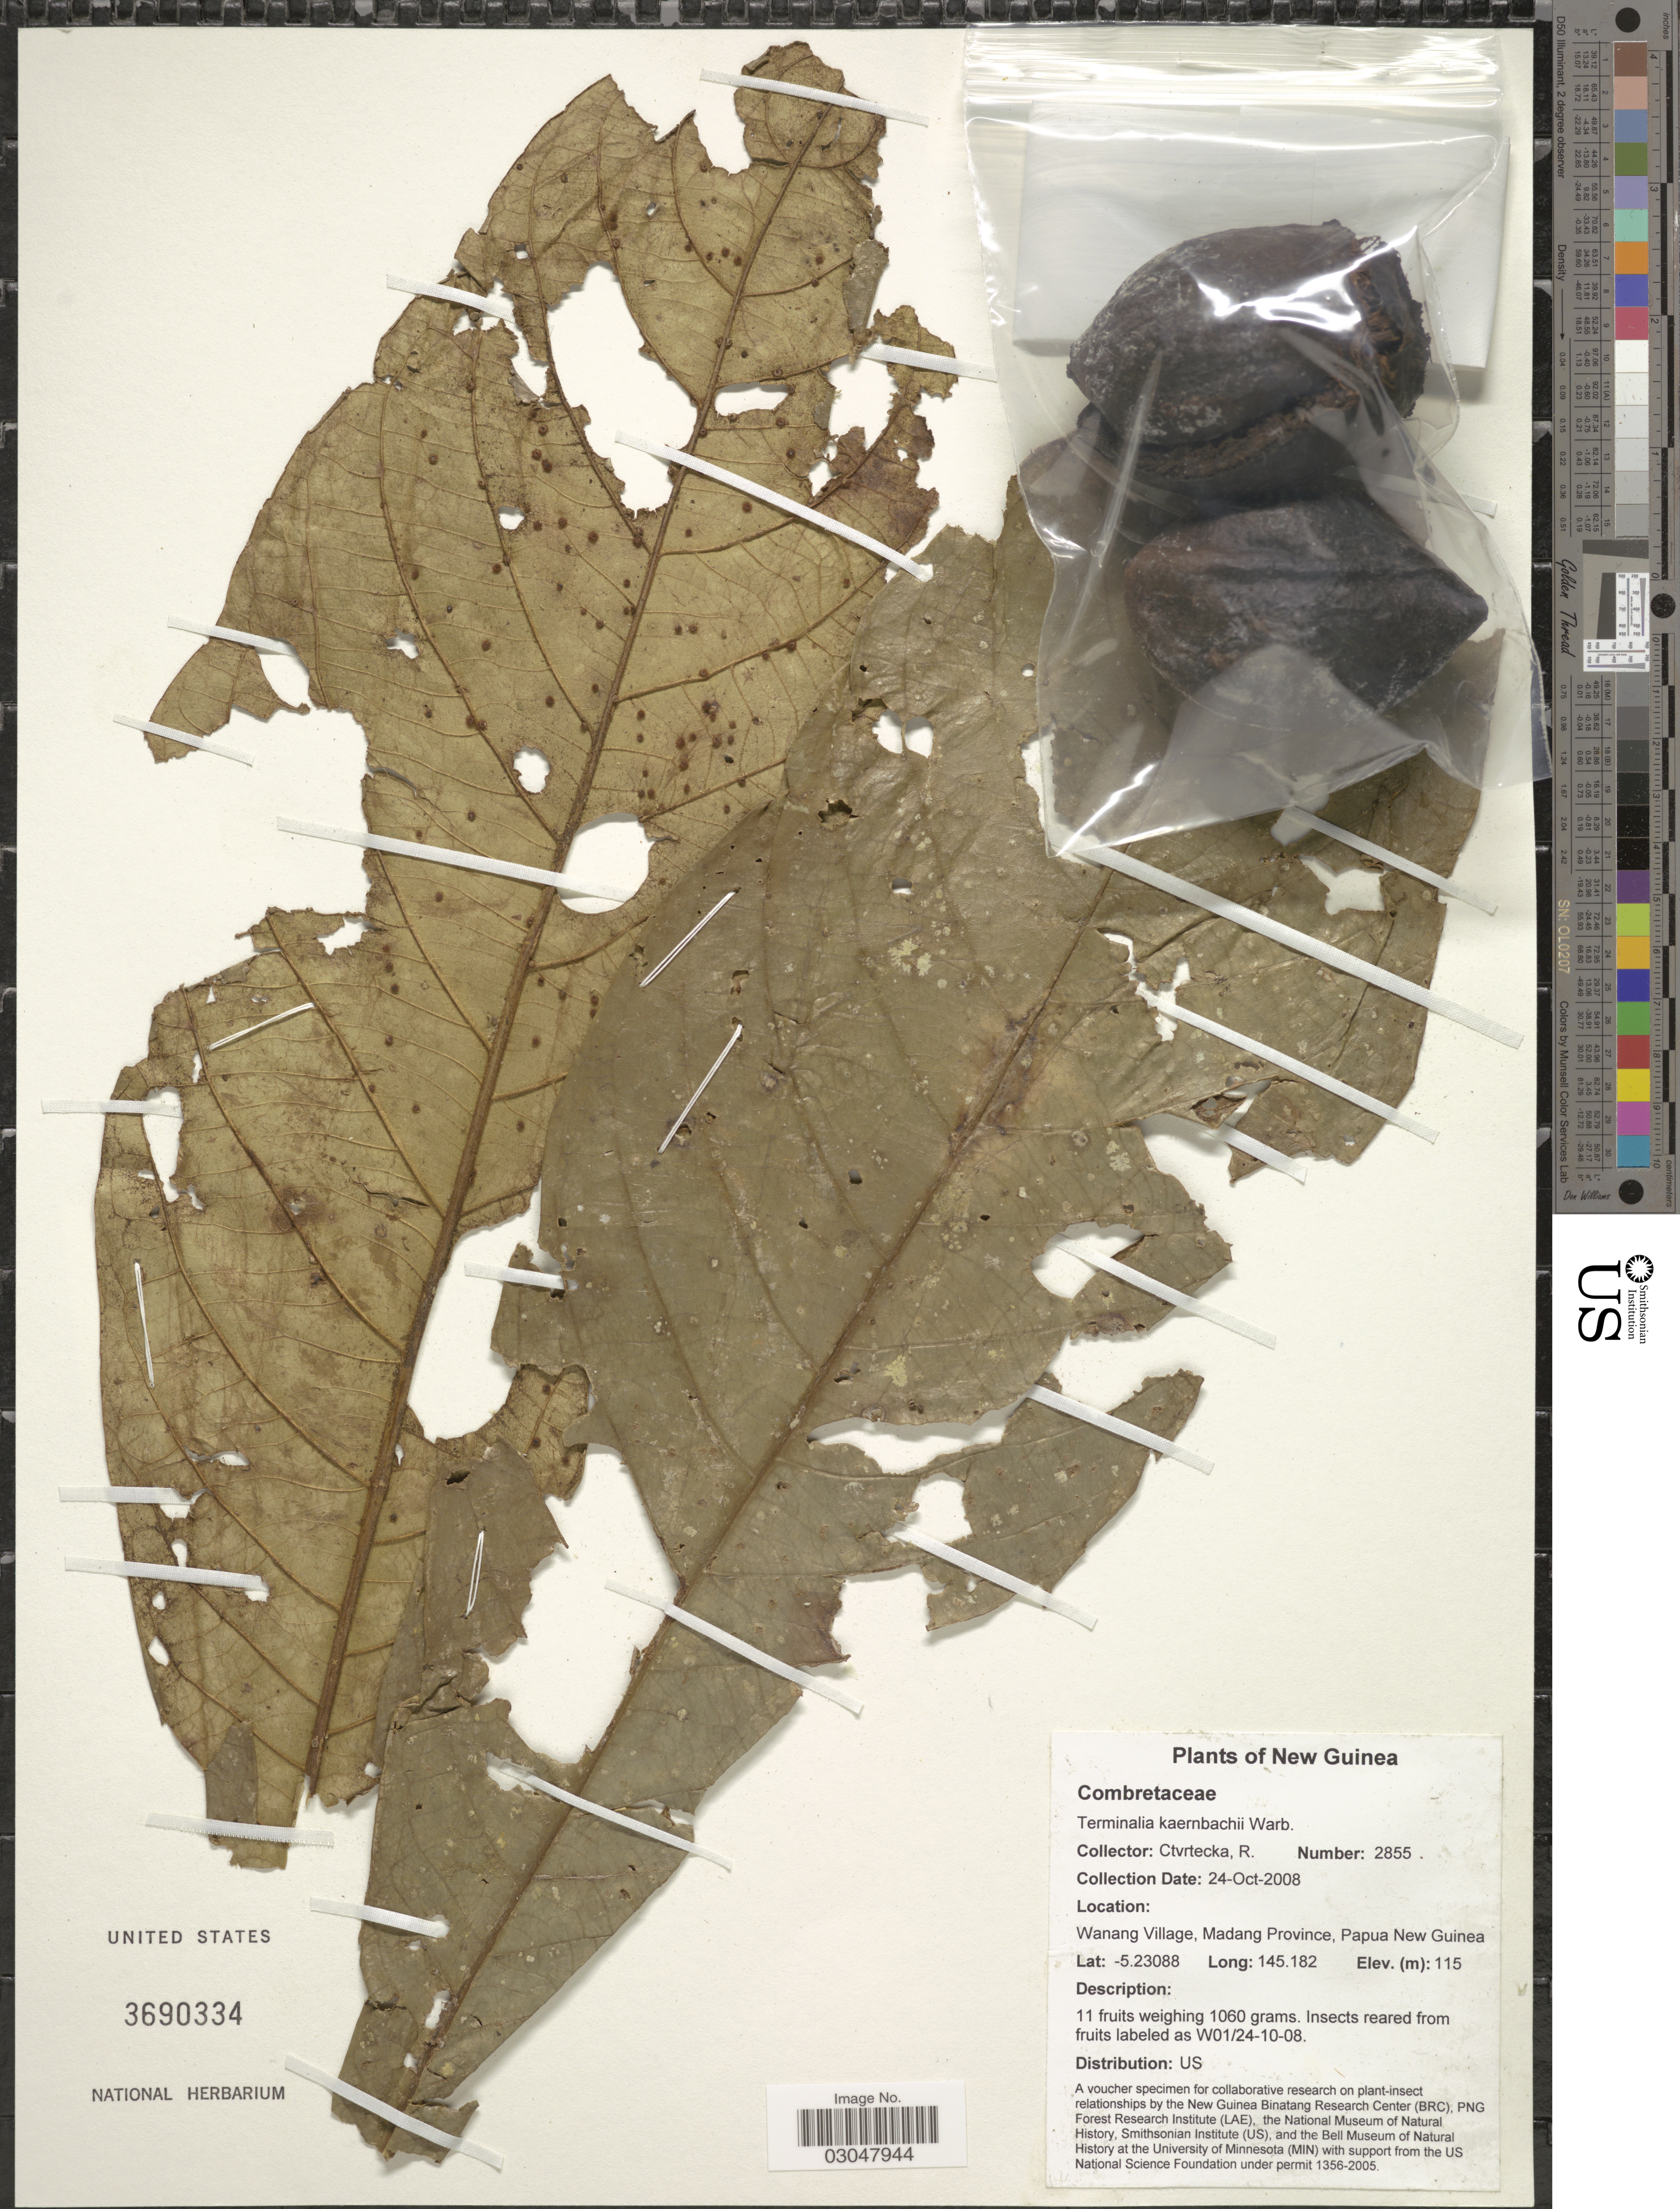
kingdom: Plantae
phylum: Tracheophyta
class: Magnoliopsida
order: Myrtales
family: Combretaceae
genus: Terminalia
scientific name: Terminalia kaernbachii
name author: Warb.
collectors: R. Ctvrtecka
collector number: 2855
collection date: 2008-10-24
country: Papua New Guinea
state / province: Madang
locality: Wanang Village, Madang Province, Papua New Guinea.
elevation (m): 115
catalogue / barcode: US 3690334